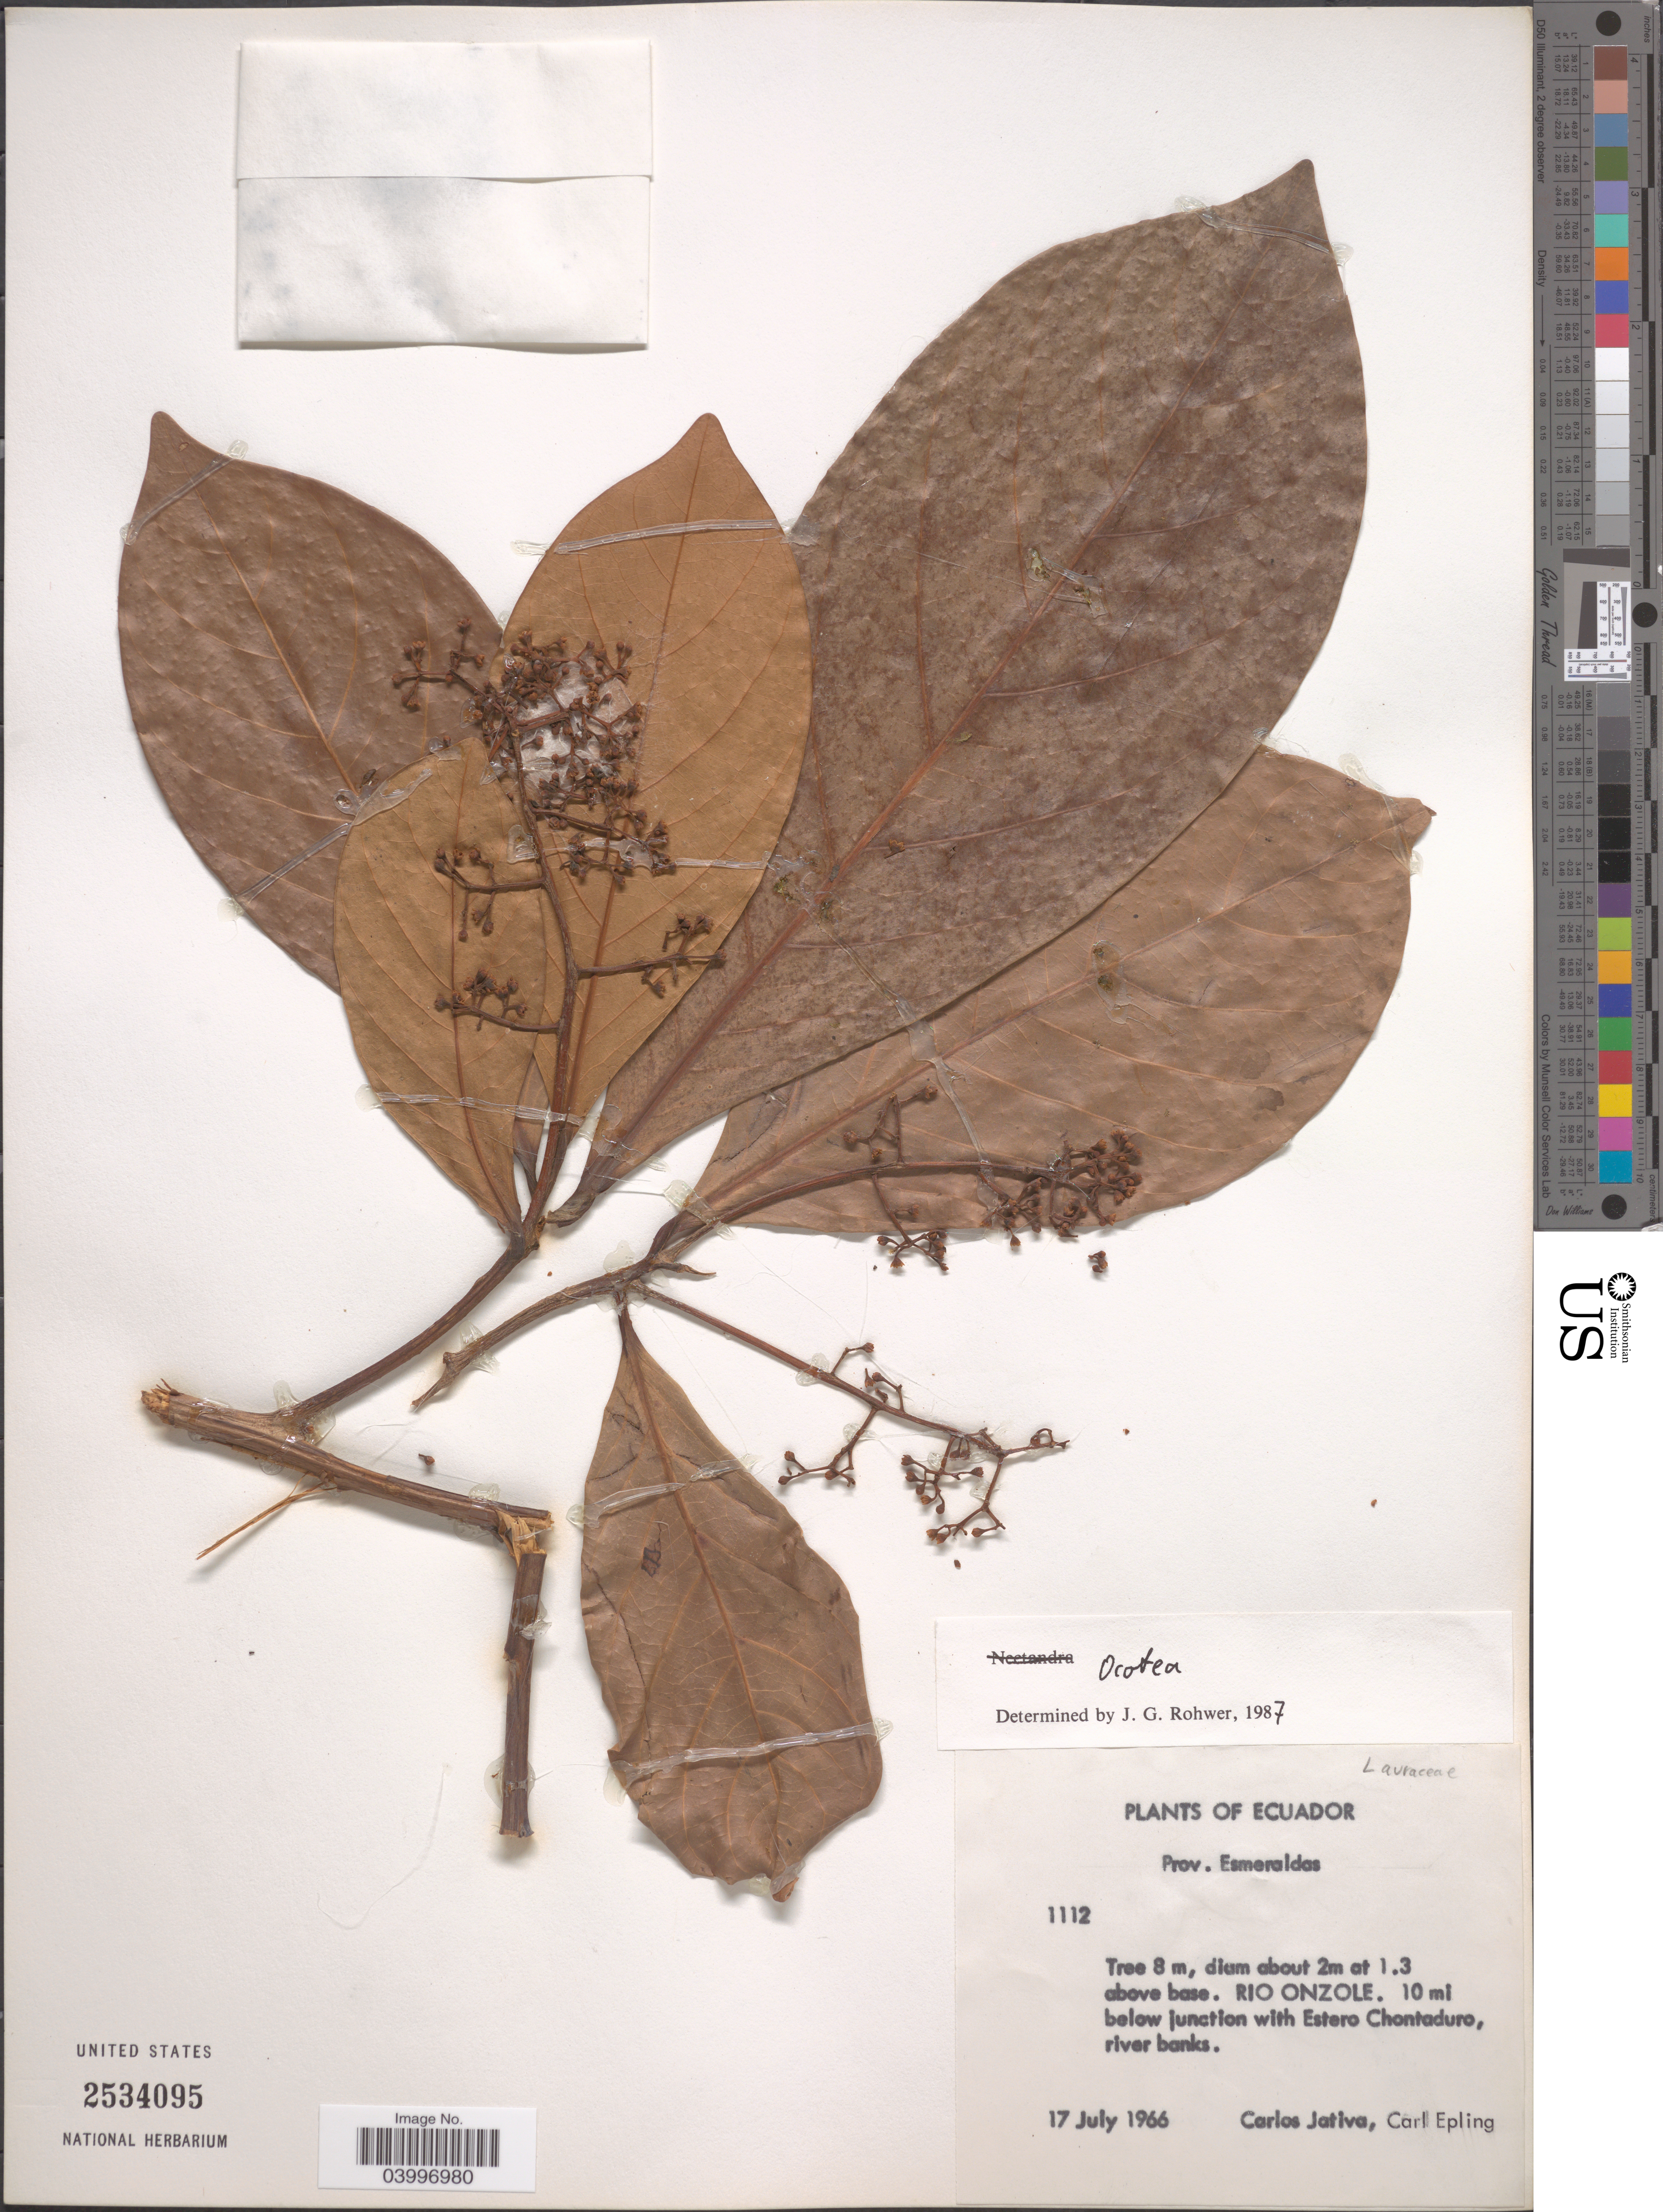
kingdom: Plantae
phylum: Tracheophyta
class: Magnoliopsida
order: Laurales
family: Lauraceae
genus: Ocotea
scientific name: Ocotea sp.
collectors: C. D. Játiva & C. C. Epling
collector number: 1112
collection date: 1966-07-17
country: Ecuador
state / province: Esmeraldas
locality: Rio Onzole. 10 mi below junction with Estero Chontaduro, river banks.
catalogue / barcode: US 2534095